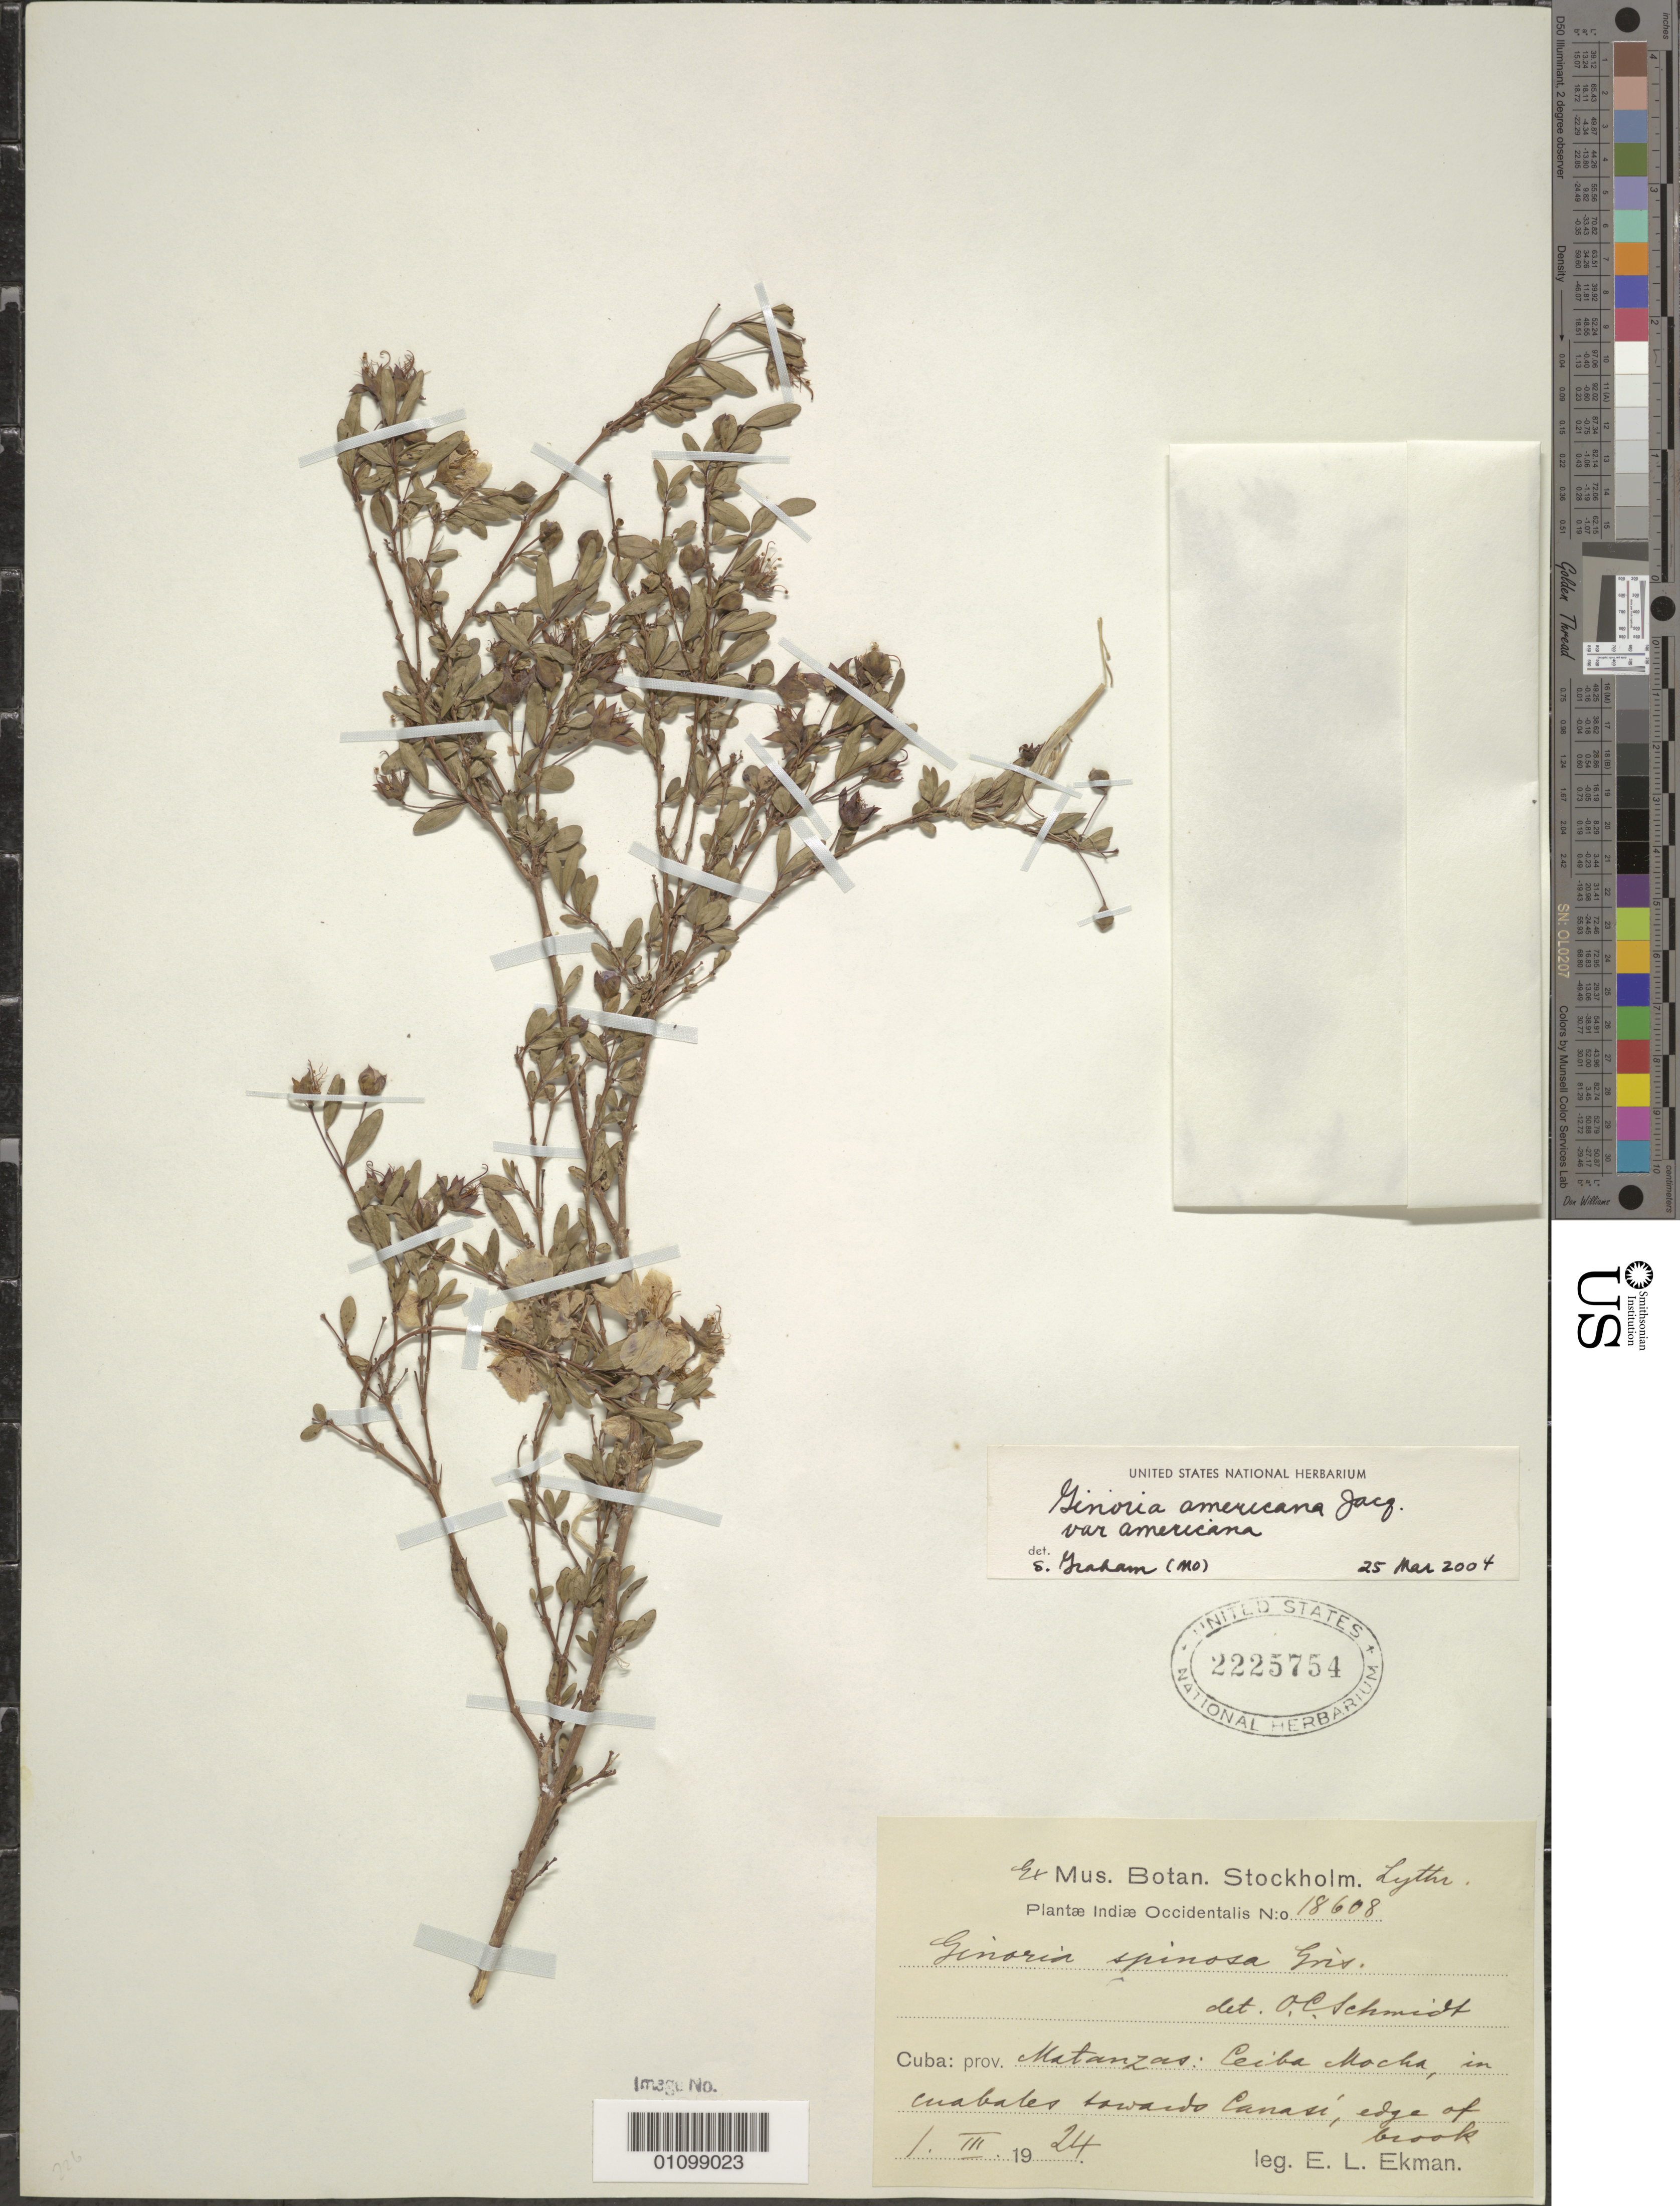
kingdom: Plantae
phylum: Tracheophyta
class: Magnoliopsida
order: Myrtales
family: Lythraceae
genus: Ginoria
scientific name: Ginoria americana var. americana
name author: Jacq.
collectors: E. L. Ekman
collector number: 18608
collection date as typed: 01 Mar 1924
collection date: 1924-03-01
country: Cuba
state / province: Matanzas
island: Cuba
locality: Ceiba Mocha, in cuabales towards Canasi, edge of brook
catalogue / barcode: US 2225754